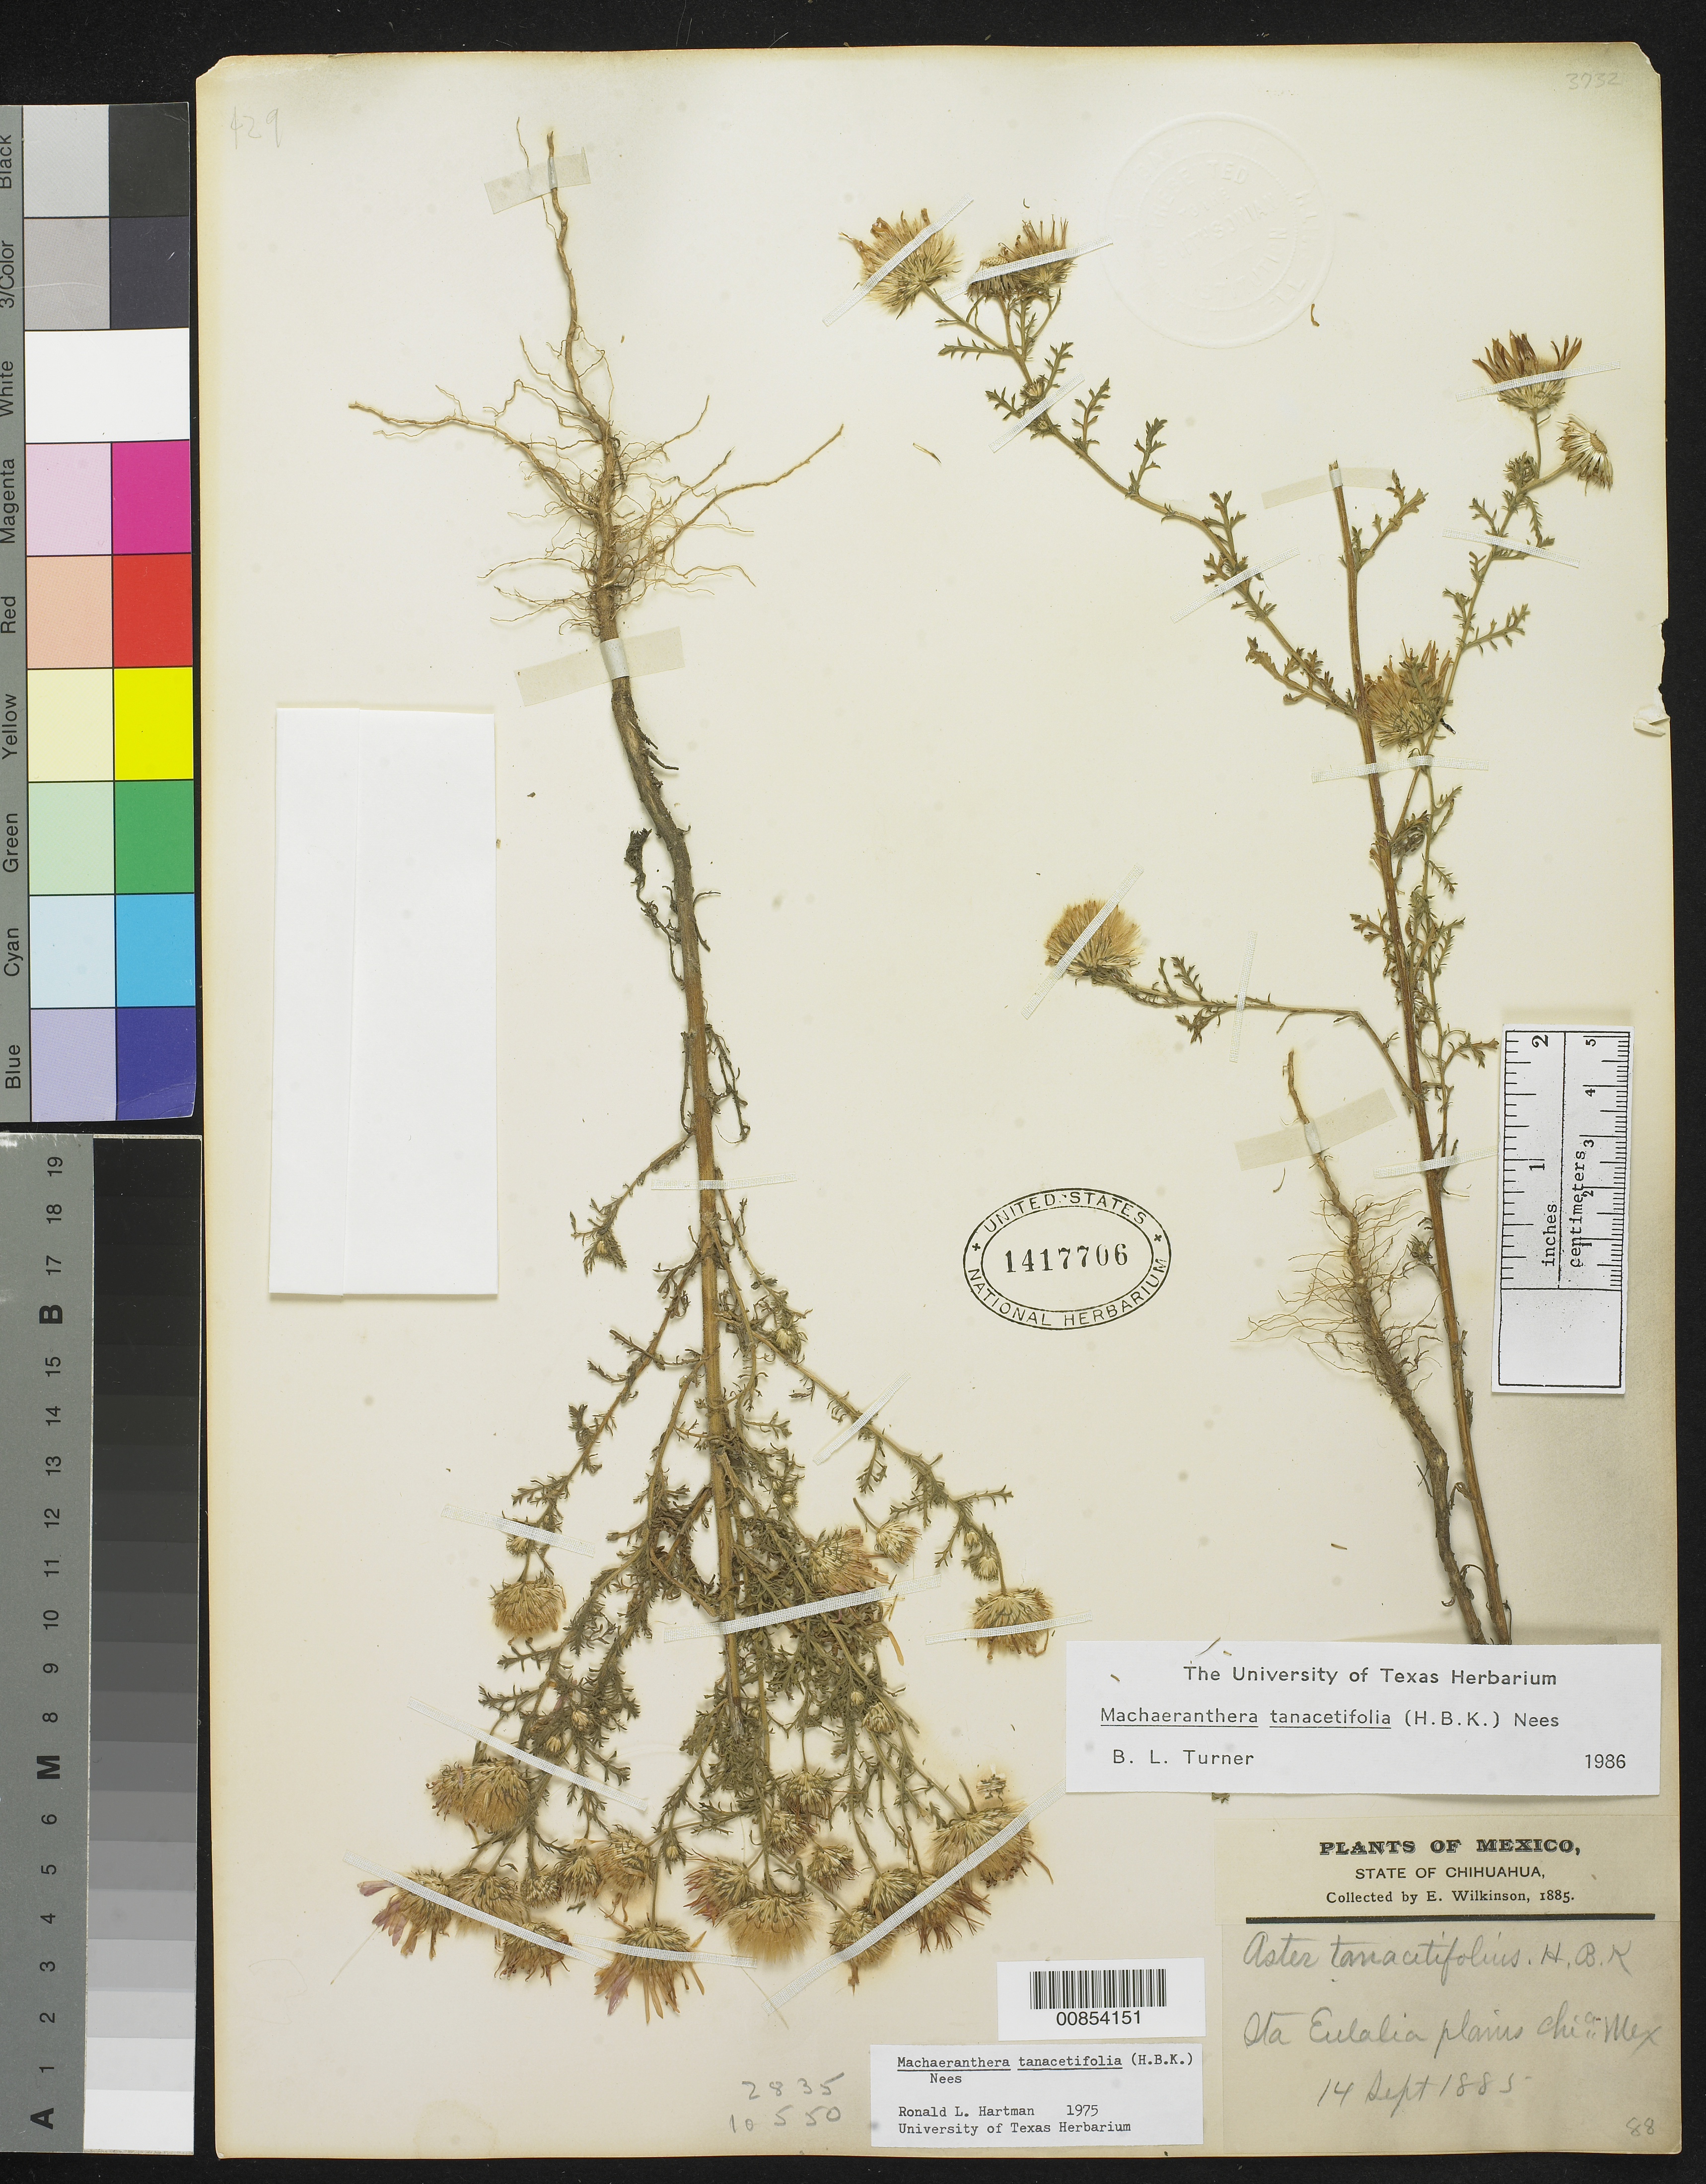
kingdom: Plantae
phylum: Tracheophyta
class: Magnoliopsida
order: Asterales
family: Asteraceae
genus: Machaeranthera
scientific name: Machaeranthera tanacetifolia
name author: (Kunth) Nees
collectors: E. Wilkinson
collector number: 88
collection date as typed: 14 Sep 1885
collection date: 1885-09-14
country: Mexico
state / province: Chihuahua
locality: Sta. Eulalia plains, Chihuahua.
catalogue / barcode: US 1417706